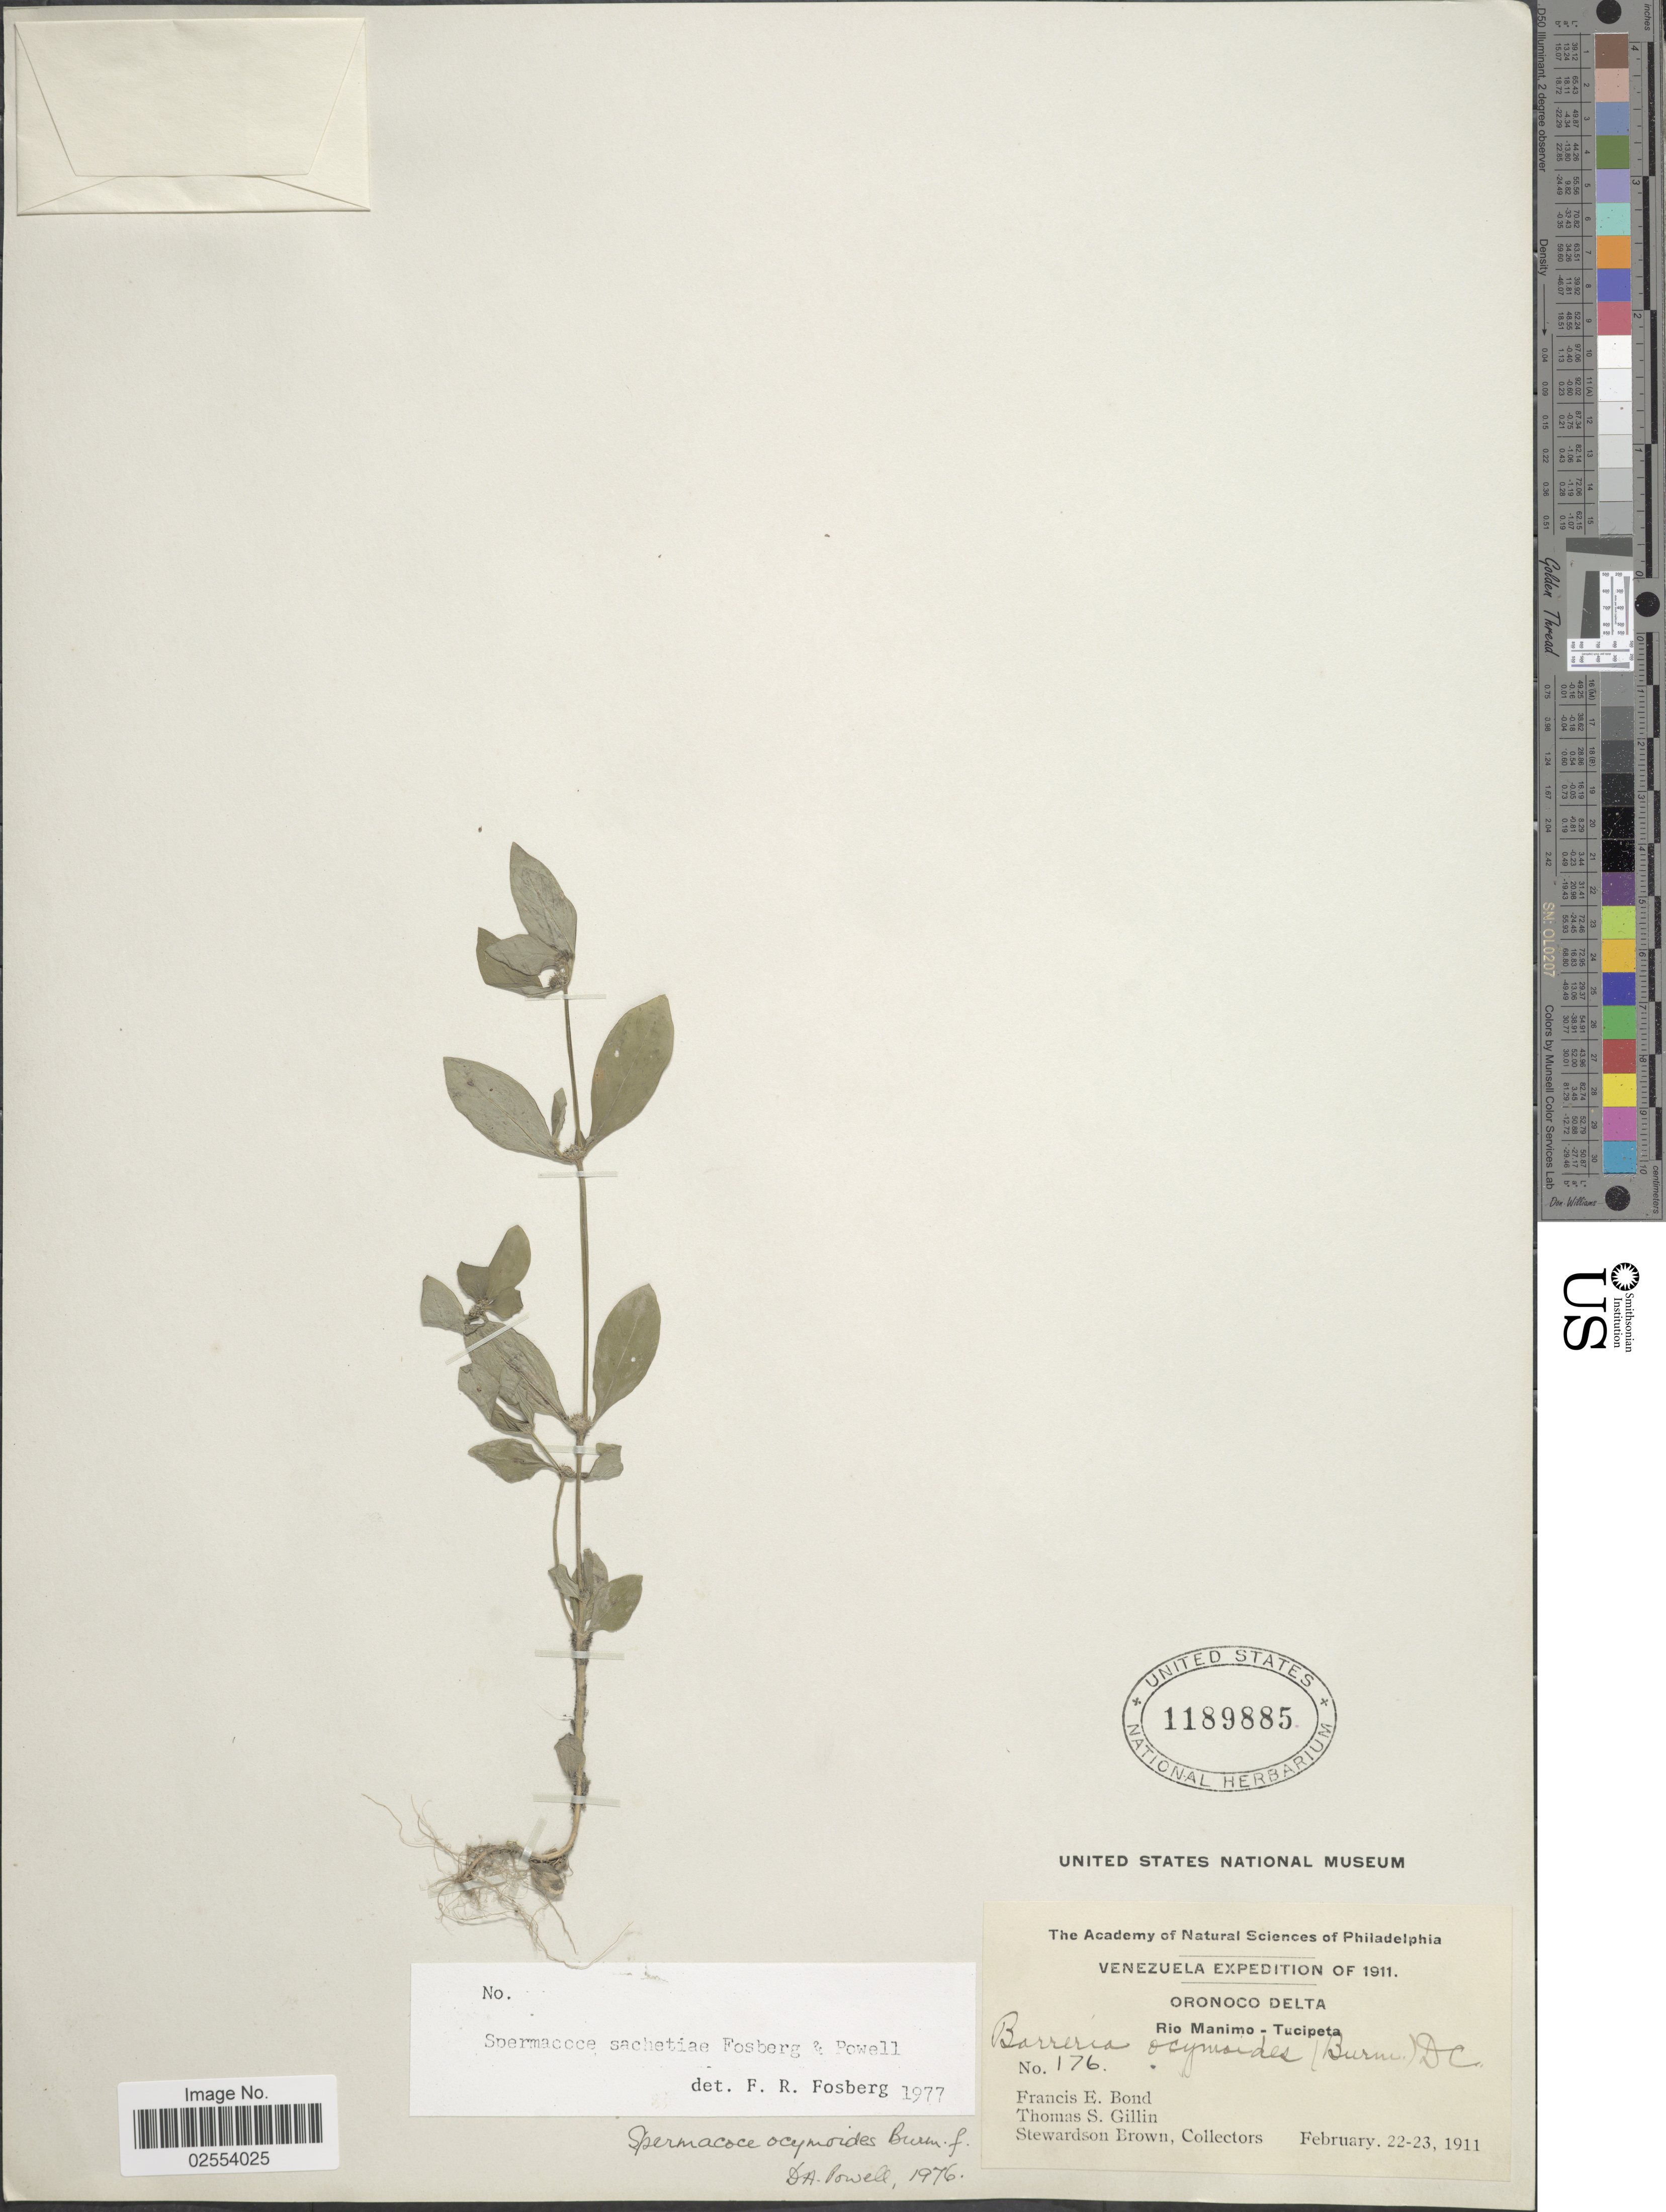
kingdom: Plantae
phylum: Tracheophyta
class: Magnoliopsida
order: Gentianales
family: Rubiaceae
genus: Spermacoce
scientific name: Spermacoce mauritiana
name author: Gideon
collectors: F. Bond, T. Gillin & S. Brown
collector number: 176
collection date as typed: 22-23 February 1911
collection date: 1911-02-22/1911-02-23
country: Venezuela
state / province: Delta Amacuro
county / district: Tucupita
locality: Orinoco Delta, Cano Manamo near Tucupita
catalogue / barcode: US 1189885